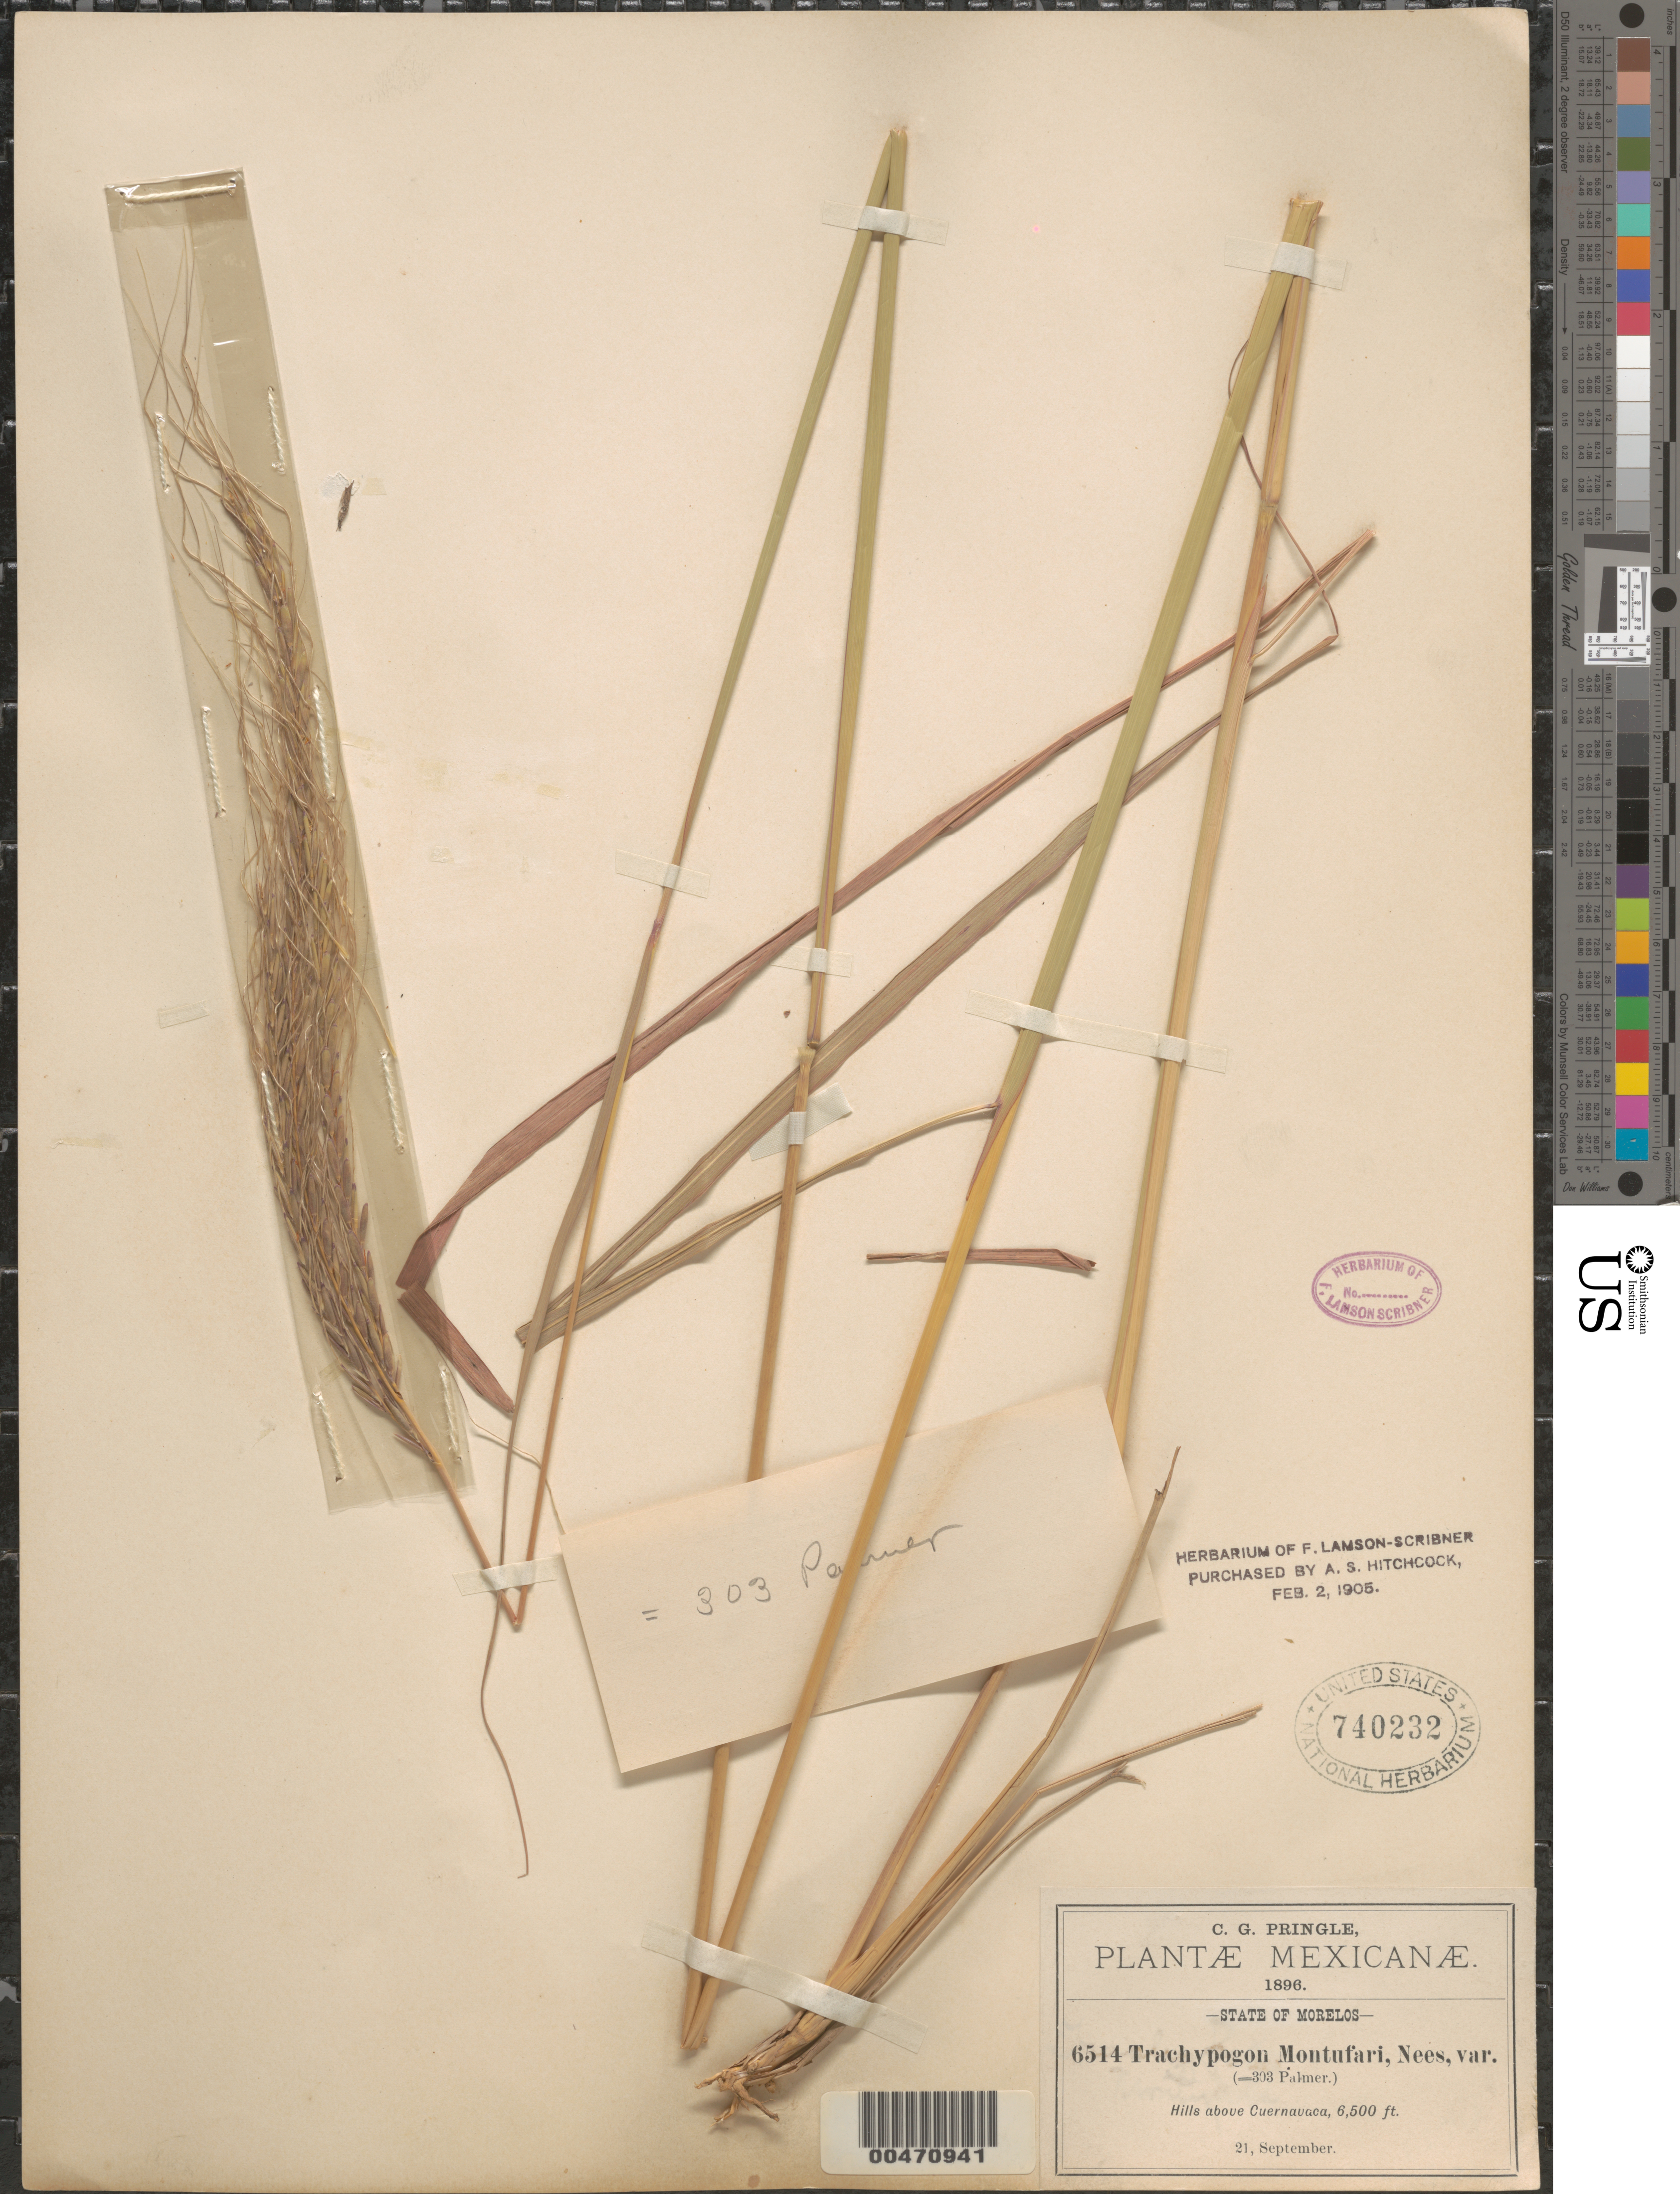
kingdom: Plantae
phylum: Tracheophyta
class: Liliopsida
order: Poales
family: Poaceae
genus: Trachypogon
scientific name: Trachypogon montufari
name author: (Kunth) Nees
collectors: C. G. Pringle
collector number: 6514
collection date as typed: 21 Sep 1896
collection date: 1896-09-21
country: Mexico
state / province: Morelos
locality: Above Cuernavaca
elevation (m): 1981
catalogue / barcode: US 740232